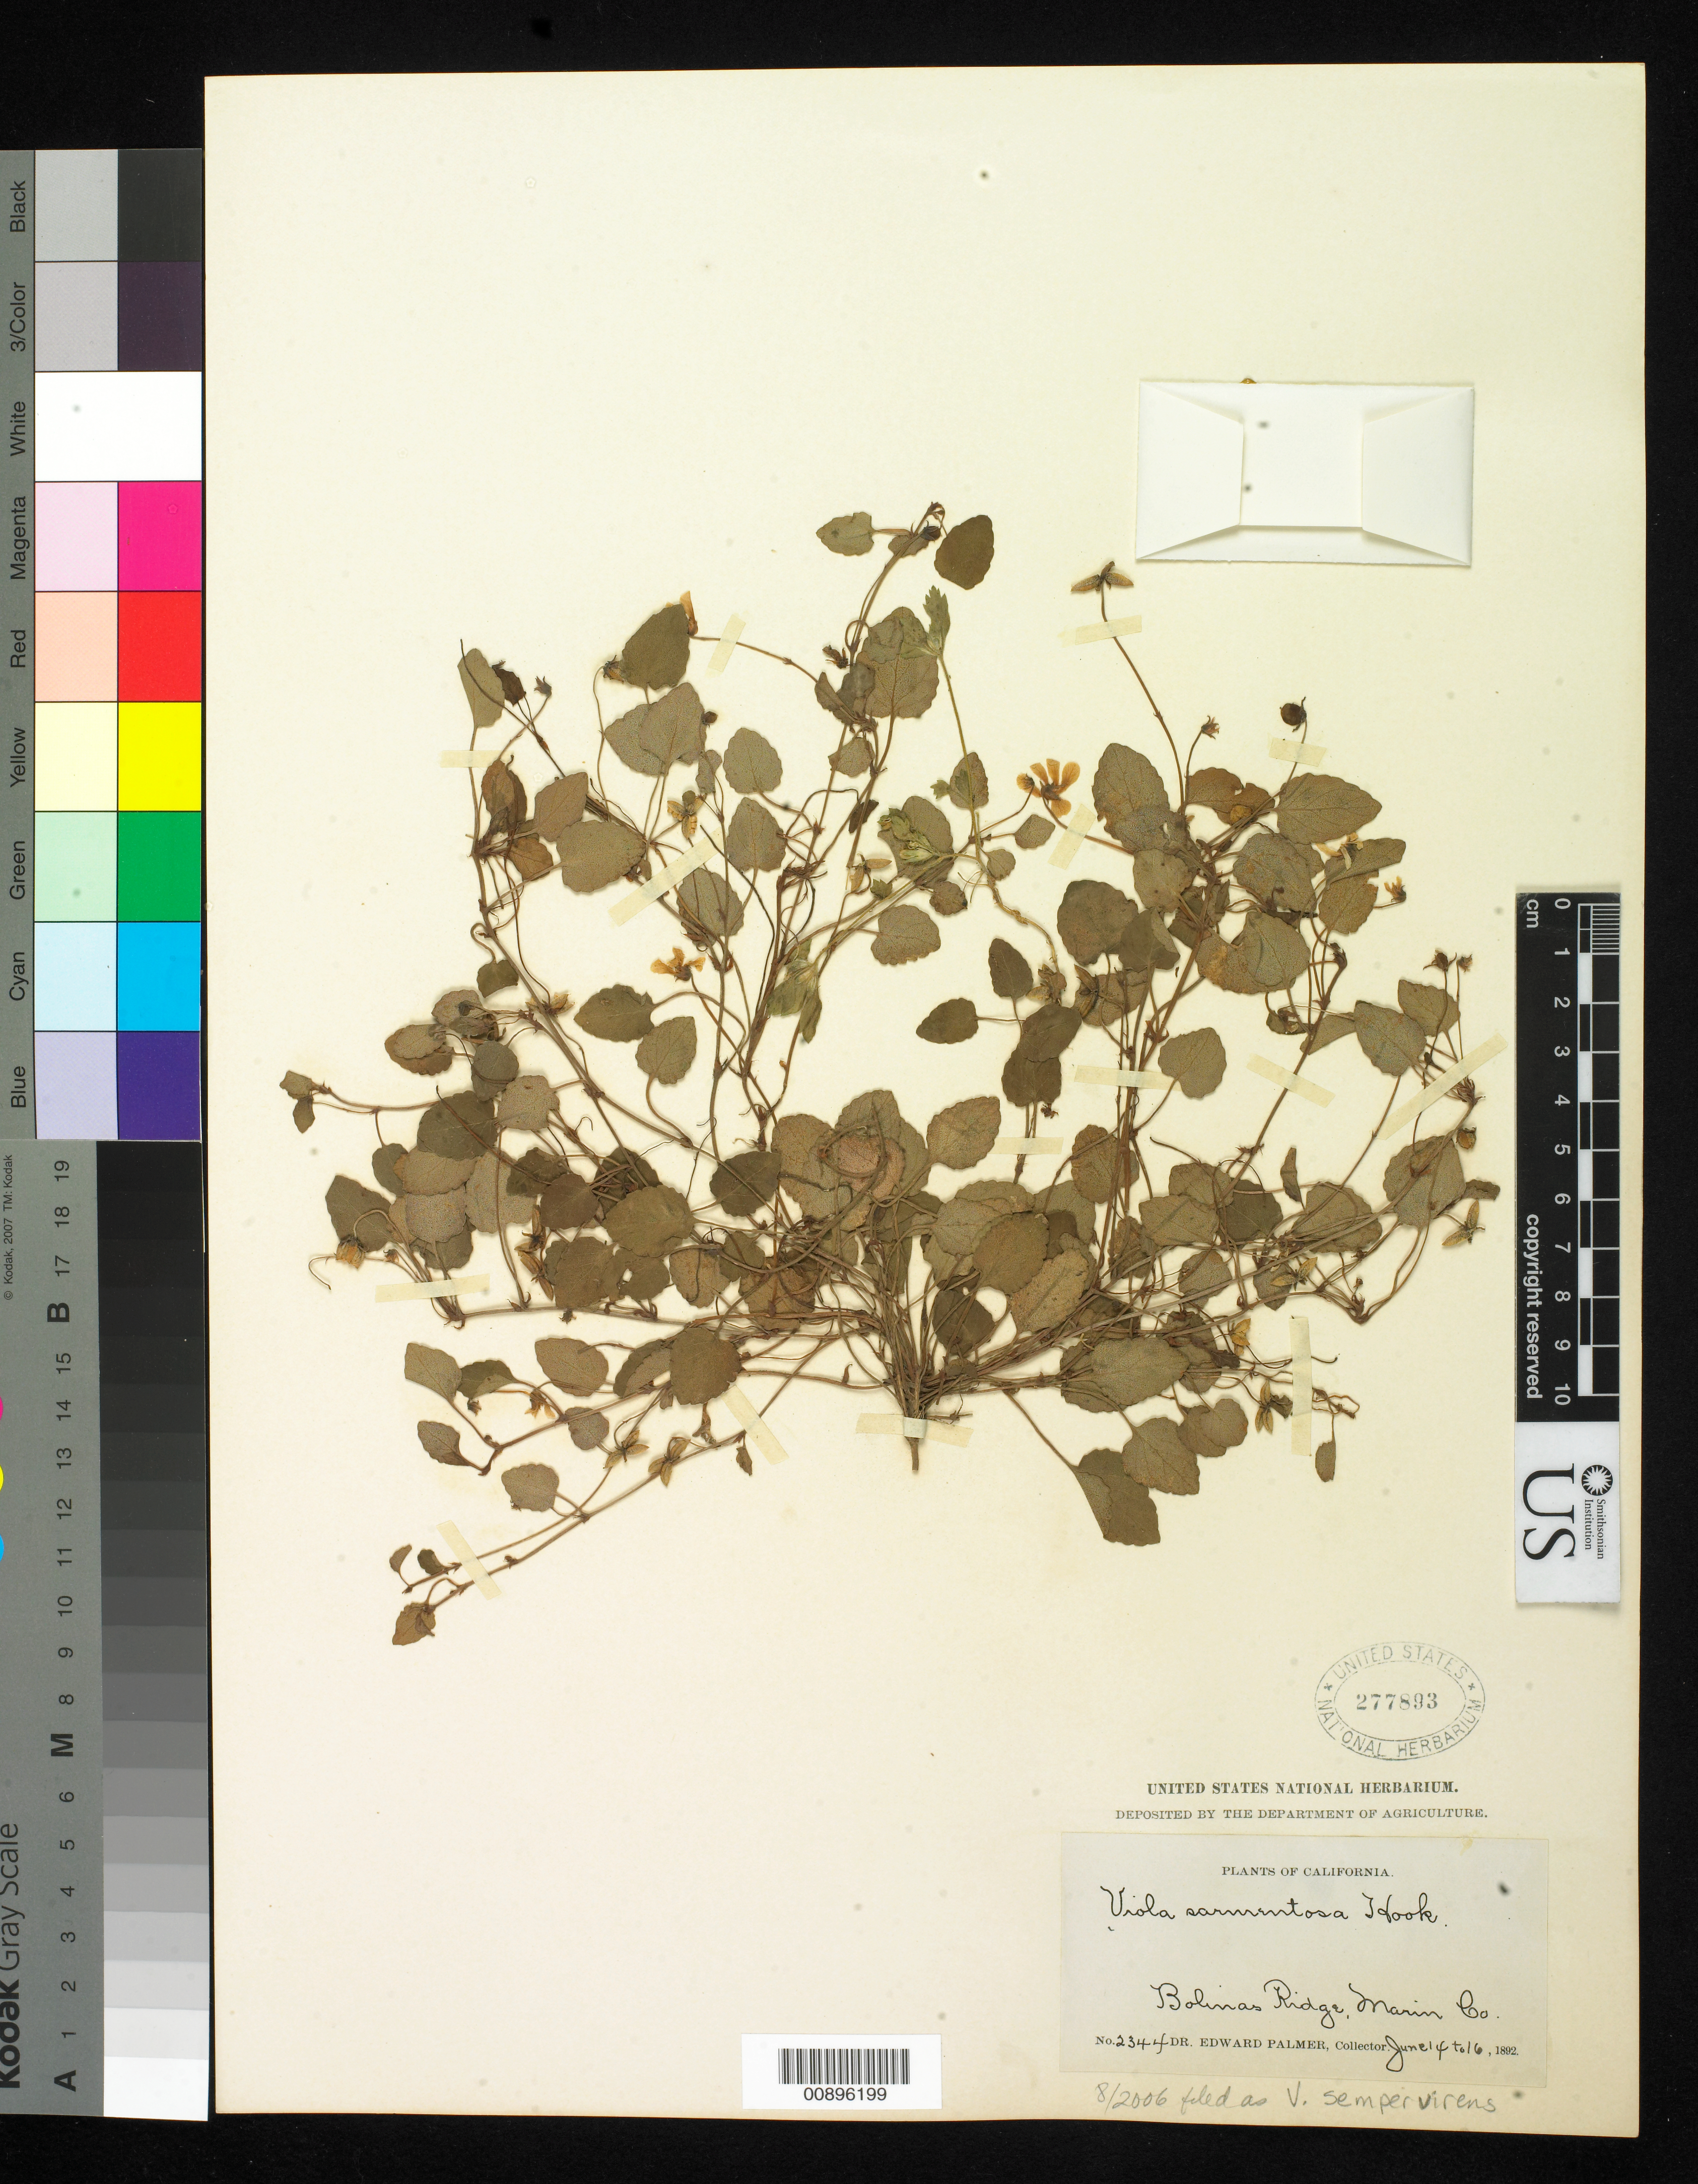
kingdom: Plantae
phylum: Tracheophyta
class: Magnoliopsida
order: Malpighiales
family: Violaceae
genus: Viola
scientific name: Viola sempervirens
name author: Greene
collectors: E. Palmer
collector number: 2344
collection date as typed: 14 Jun 1892 to 16 Jun 1892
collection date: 1892-06-14/1892-06-16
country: United States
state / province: California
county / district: Marin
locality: Bolinas Ridge, Marin County, California.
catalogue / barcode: US 277893